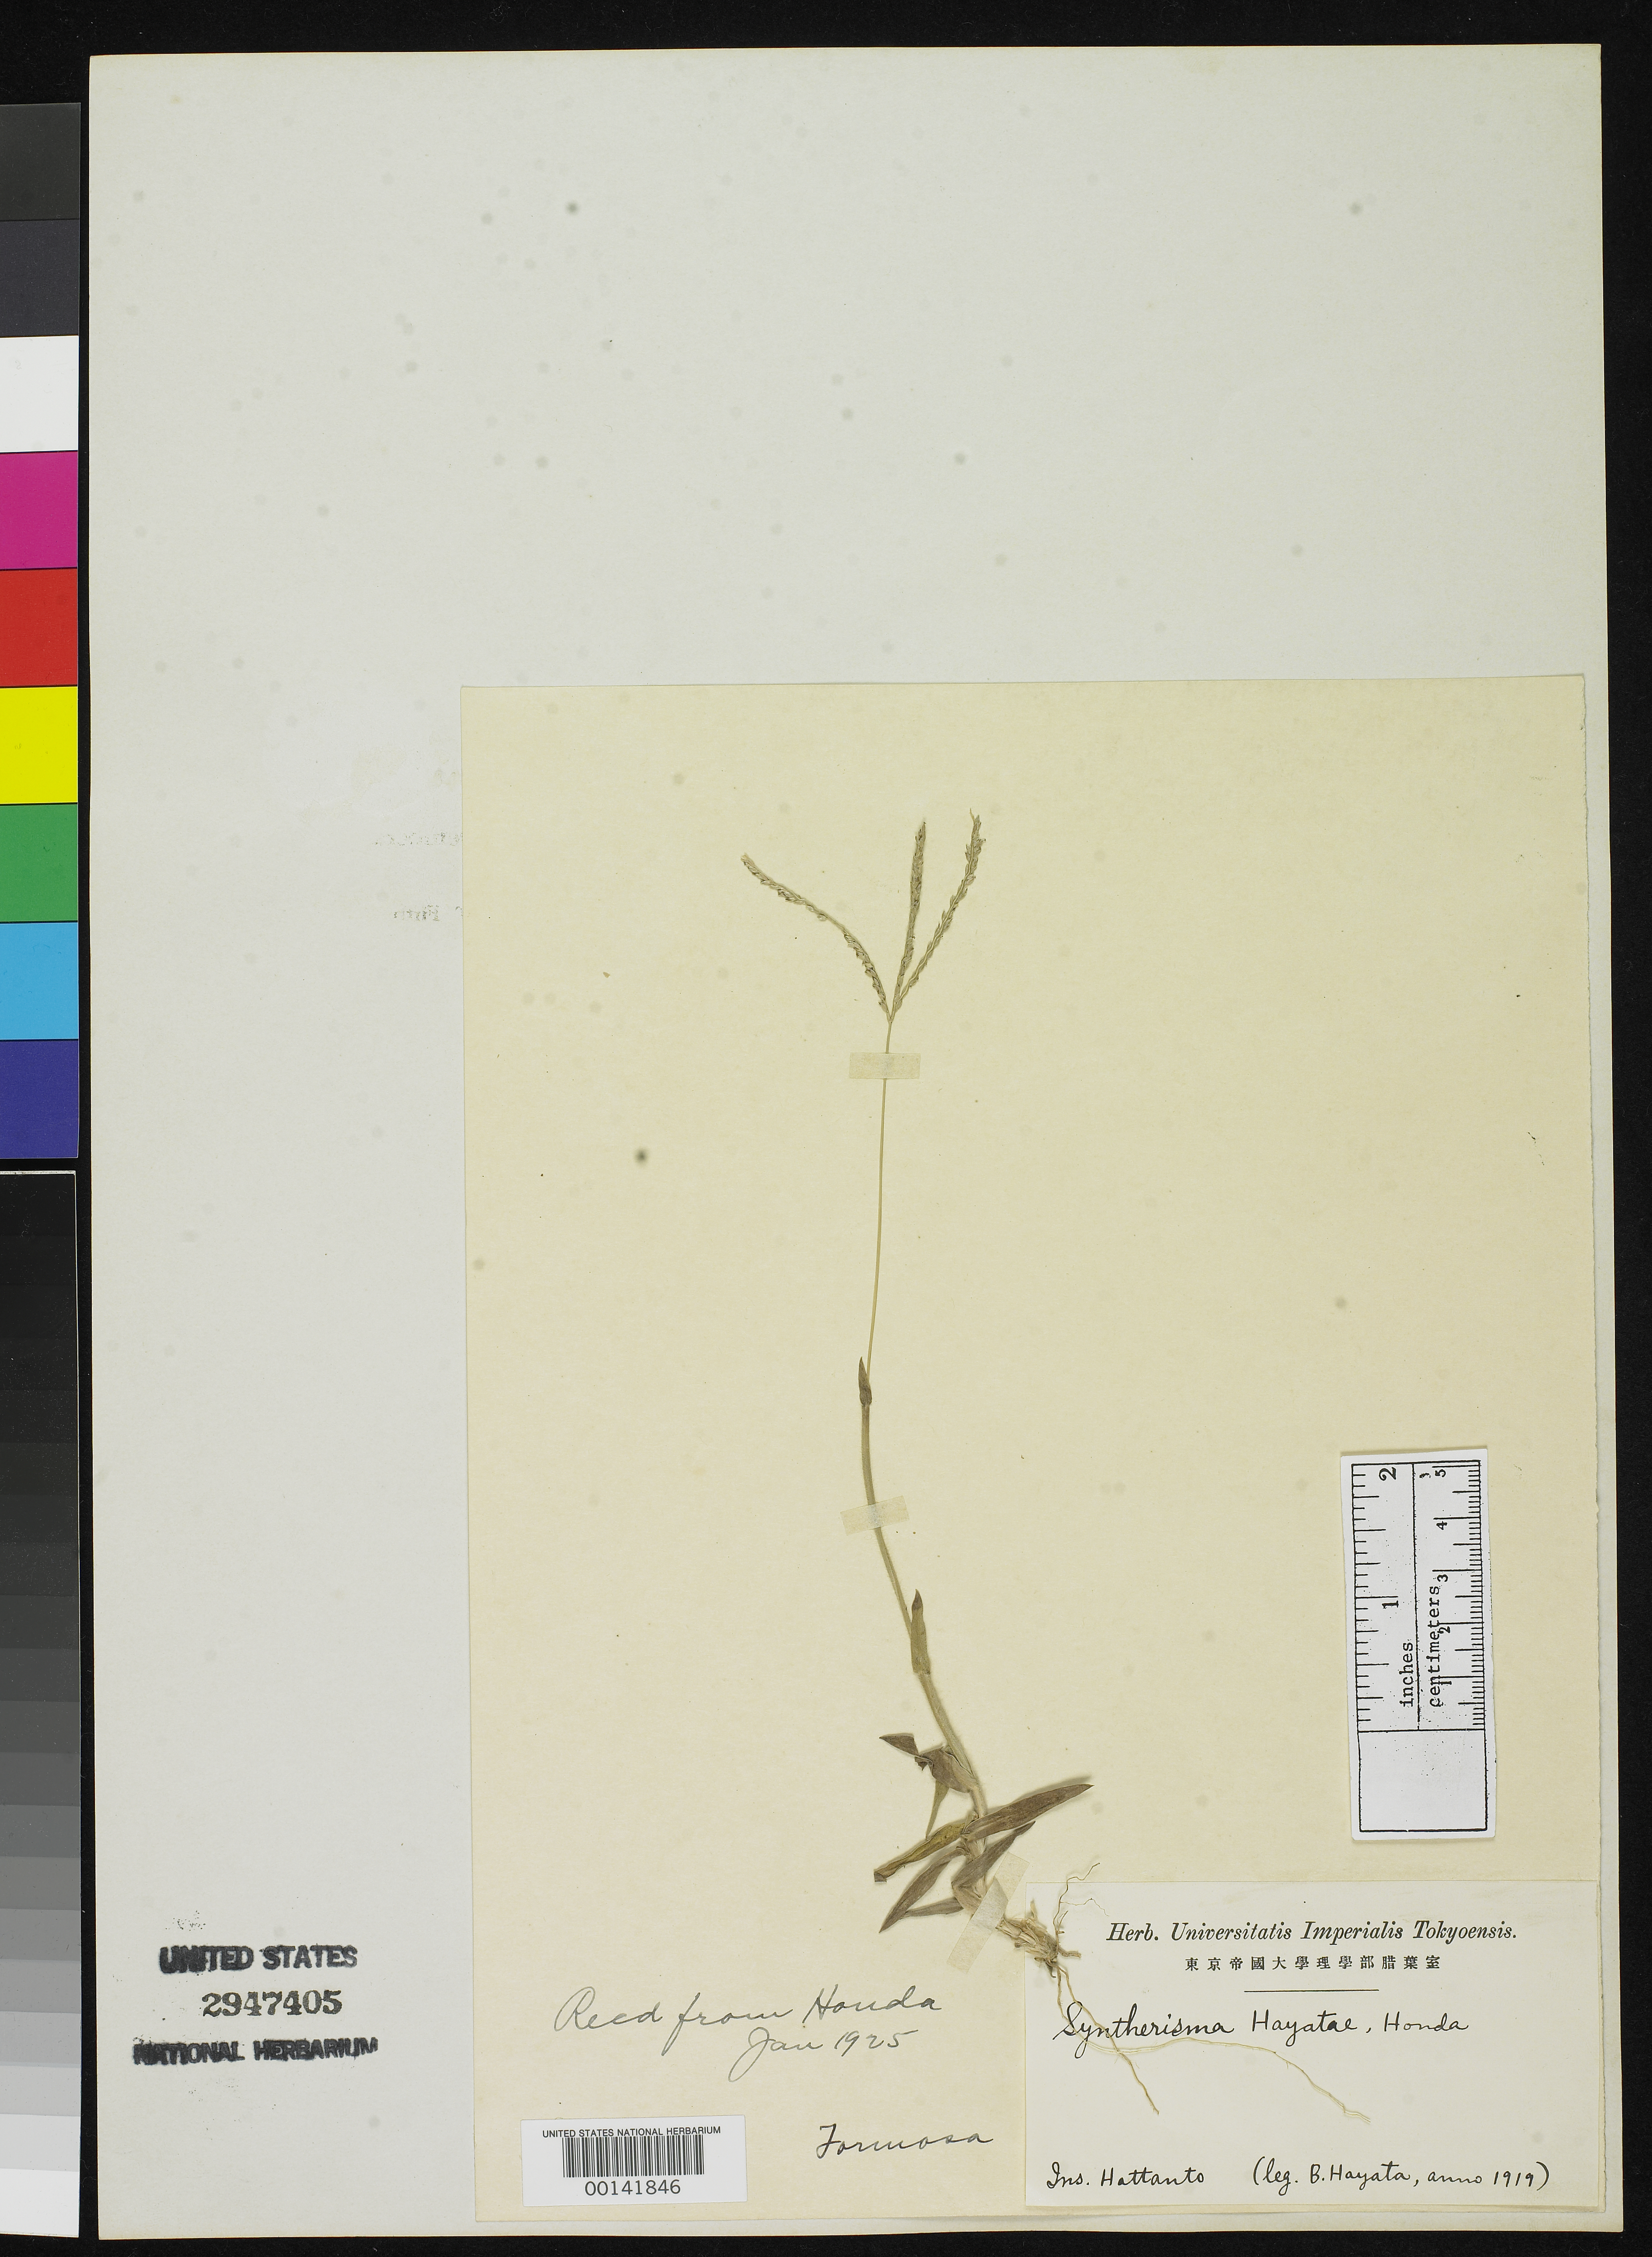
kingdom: Plantae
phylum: Tracheophyta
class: Liliopsida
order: Poales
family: Poaceae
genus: Syntherisma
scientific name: Syntherisma hayatae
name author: Honda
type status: Isotype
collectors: B. Hayata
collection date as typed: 1919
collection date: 1919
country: Taiwan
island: Taiwan [Formosa]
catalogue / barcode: US 2947405